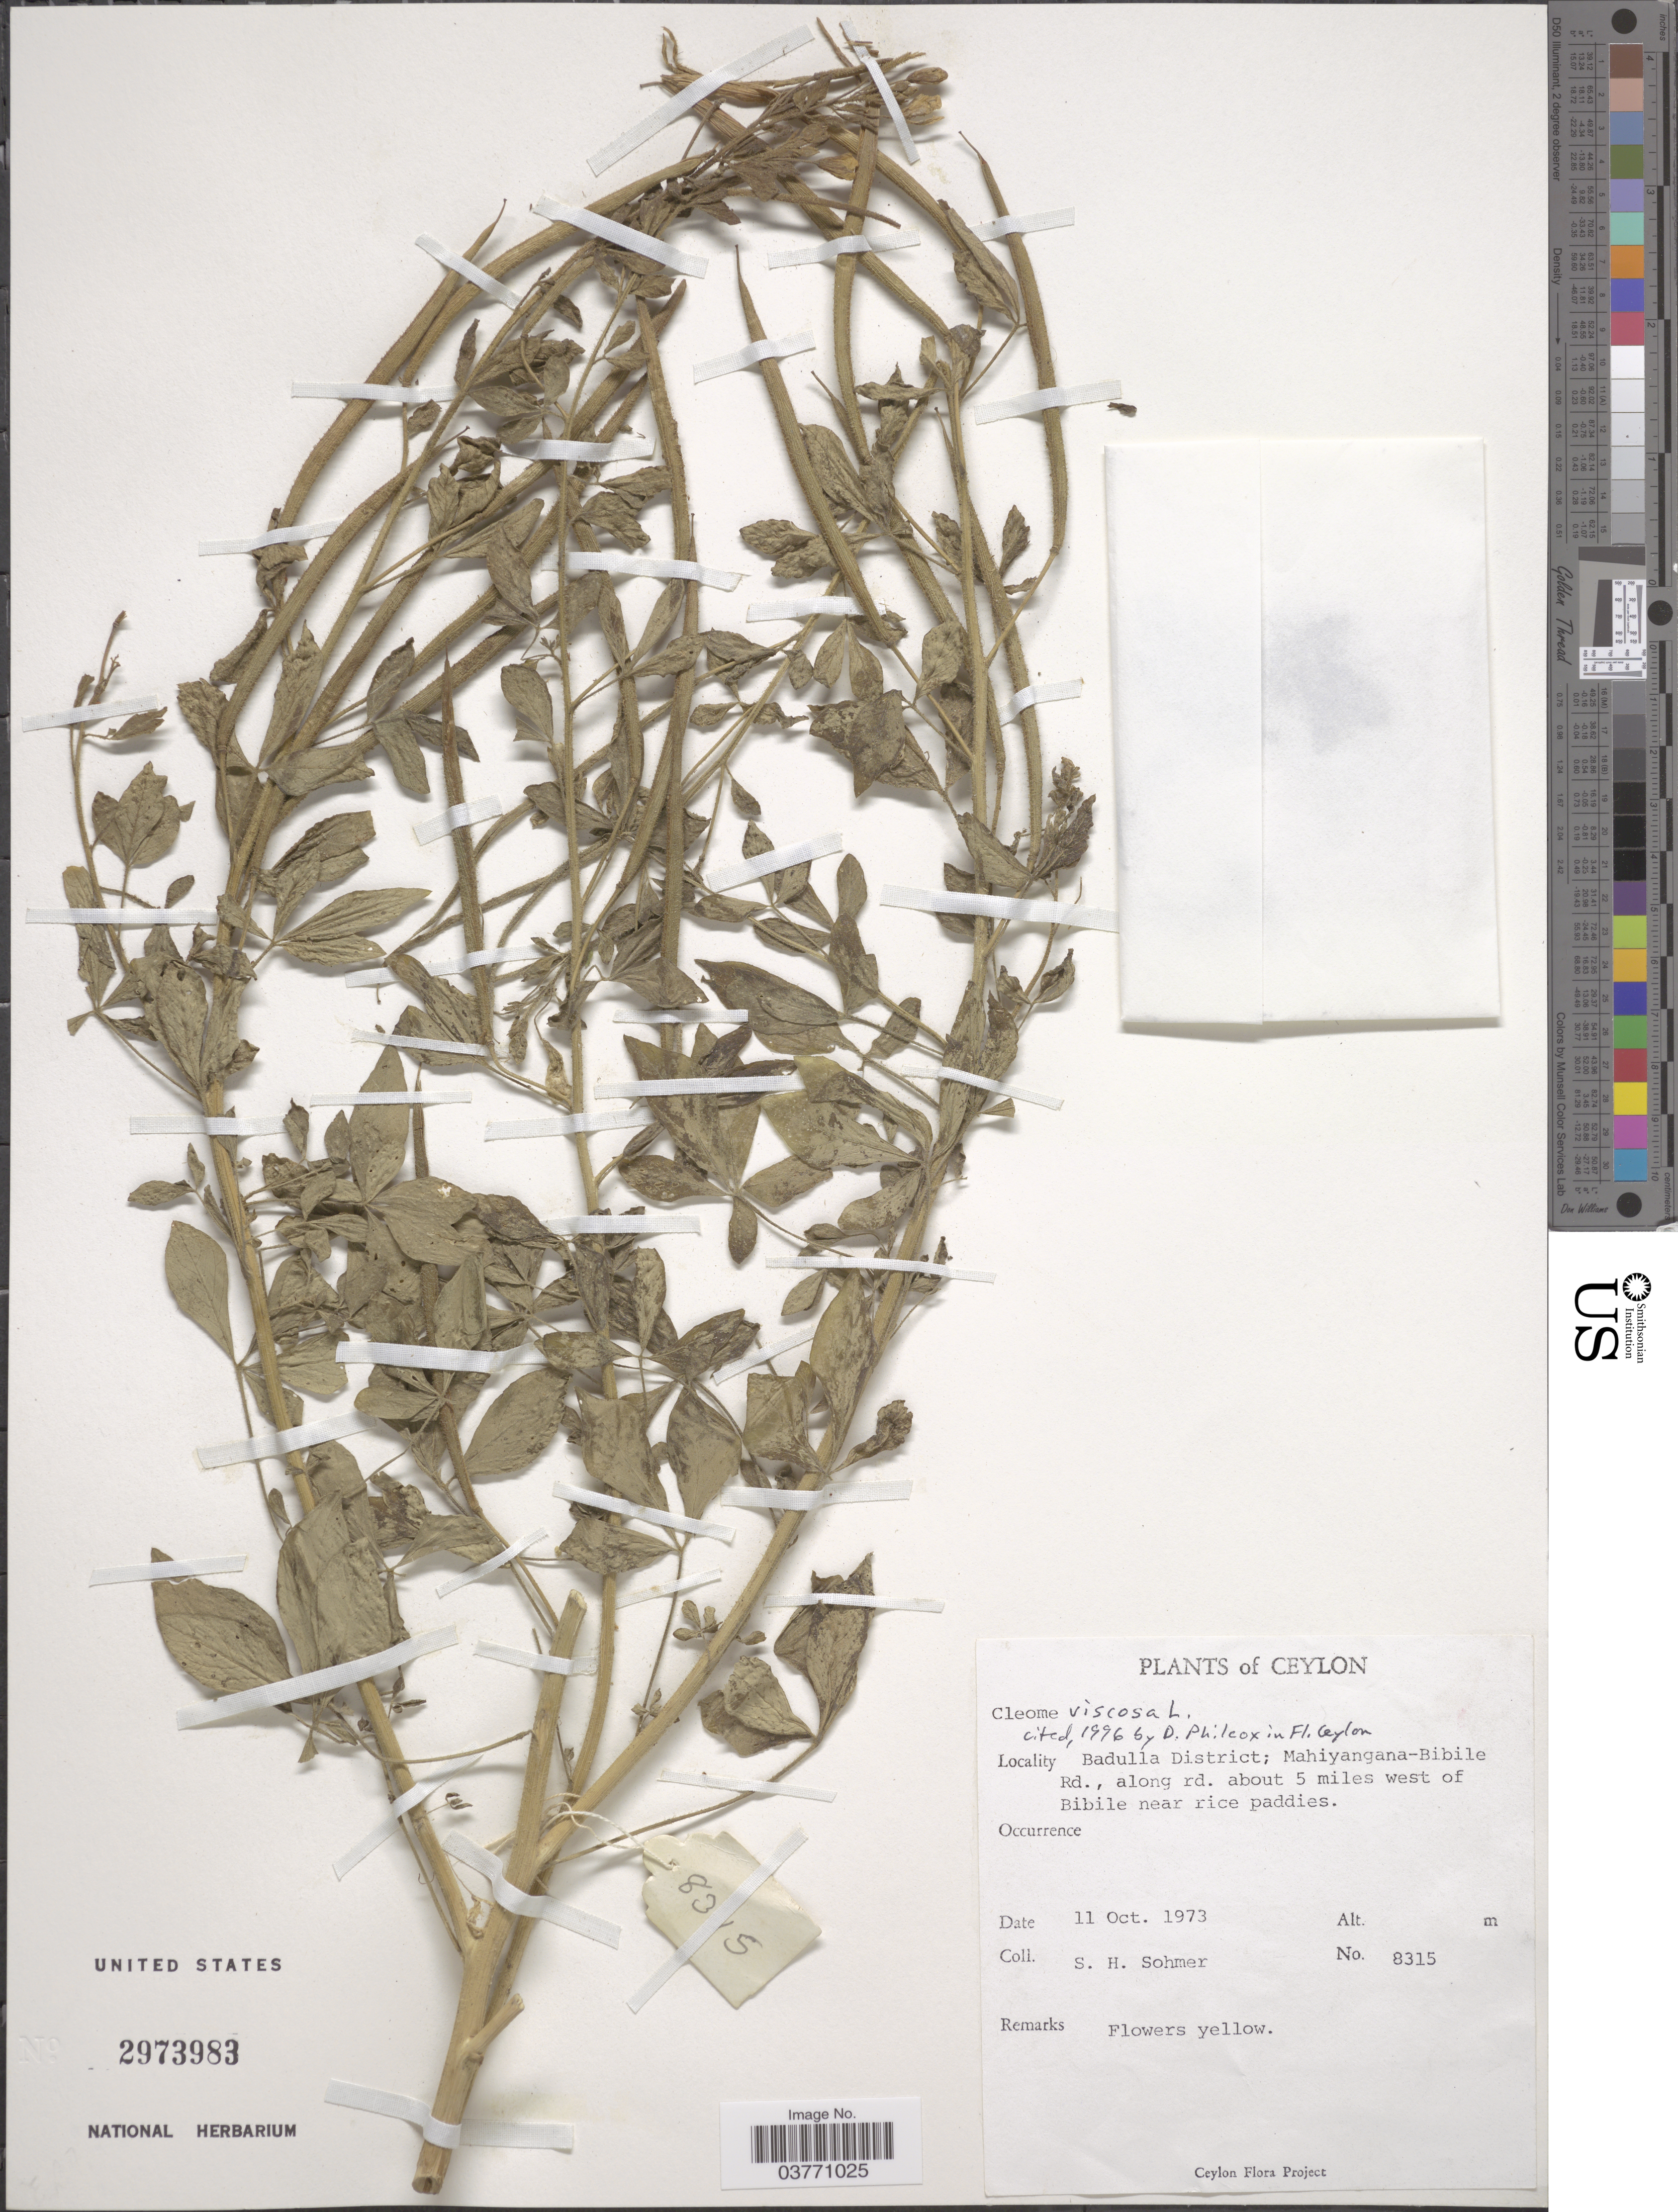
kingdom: Plantae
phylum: Tracheophyta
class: Magnoliopsida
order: Brassicales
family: Cleomaceae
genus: Arivela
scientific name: Arivela viscosa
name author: (L.) Raf.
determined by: Strong, M. T., (US), Smithsonian Institution - National Museum of Natural History (UNITED STATES)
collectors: S. H. Sohmer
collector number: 8315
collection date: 1973-10-11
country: Sri Lanka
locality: Ceylon. Badulla District; Mahiyangana-Bibile Rd., along rd. about 5 miles west of Bibile near rice paddies.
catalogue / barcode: US 2973983